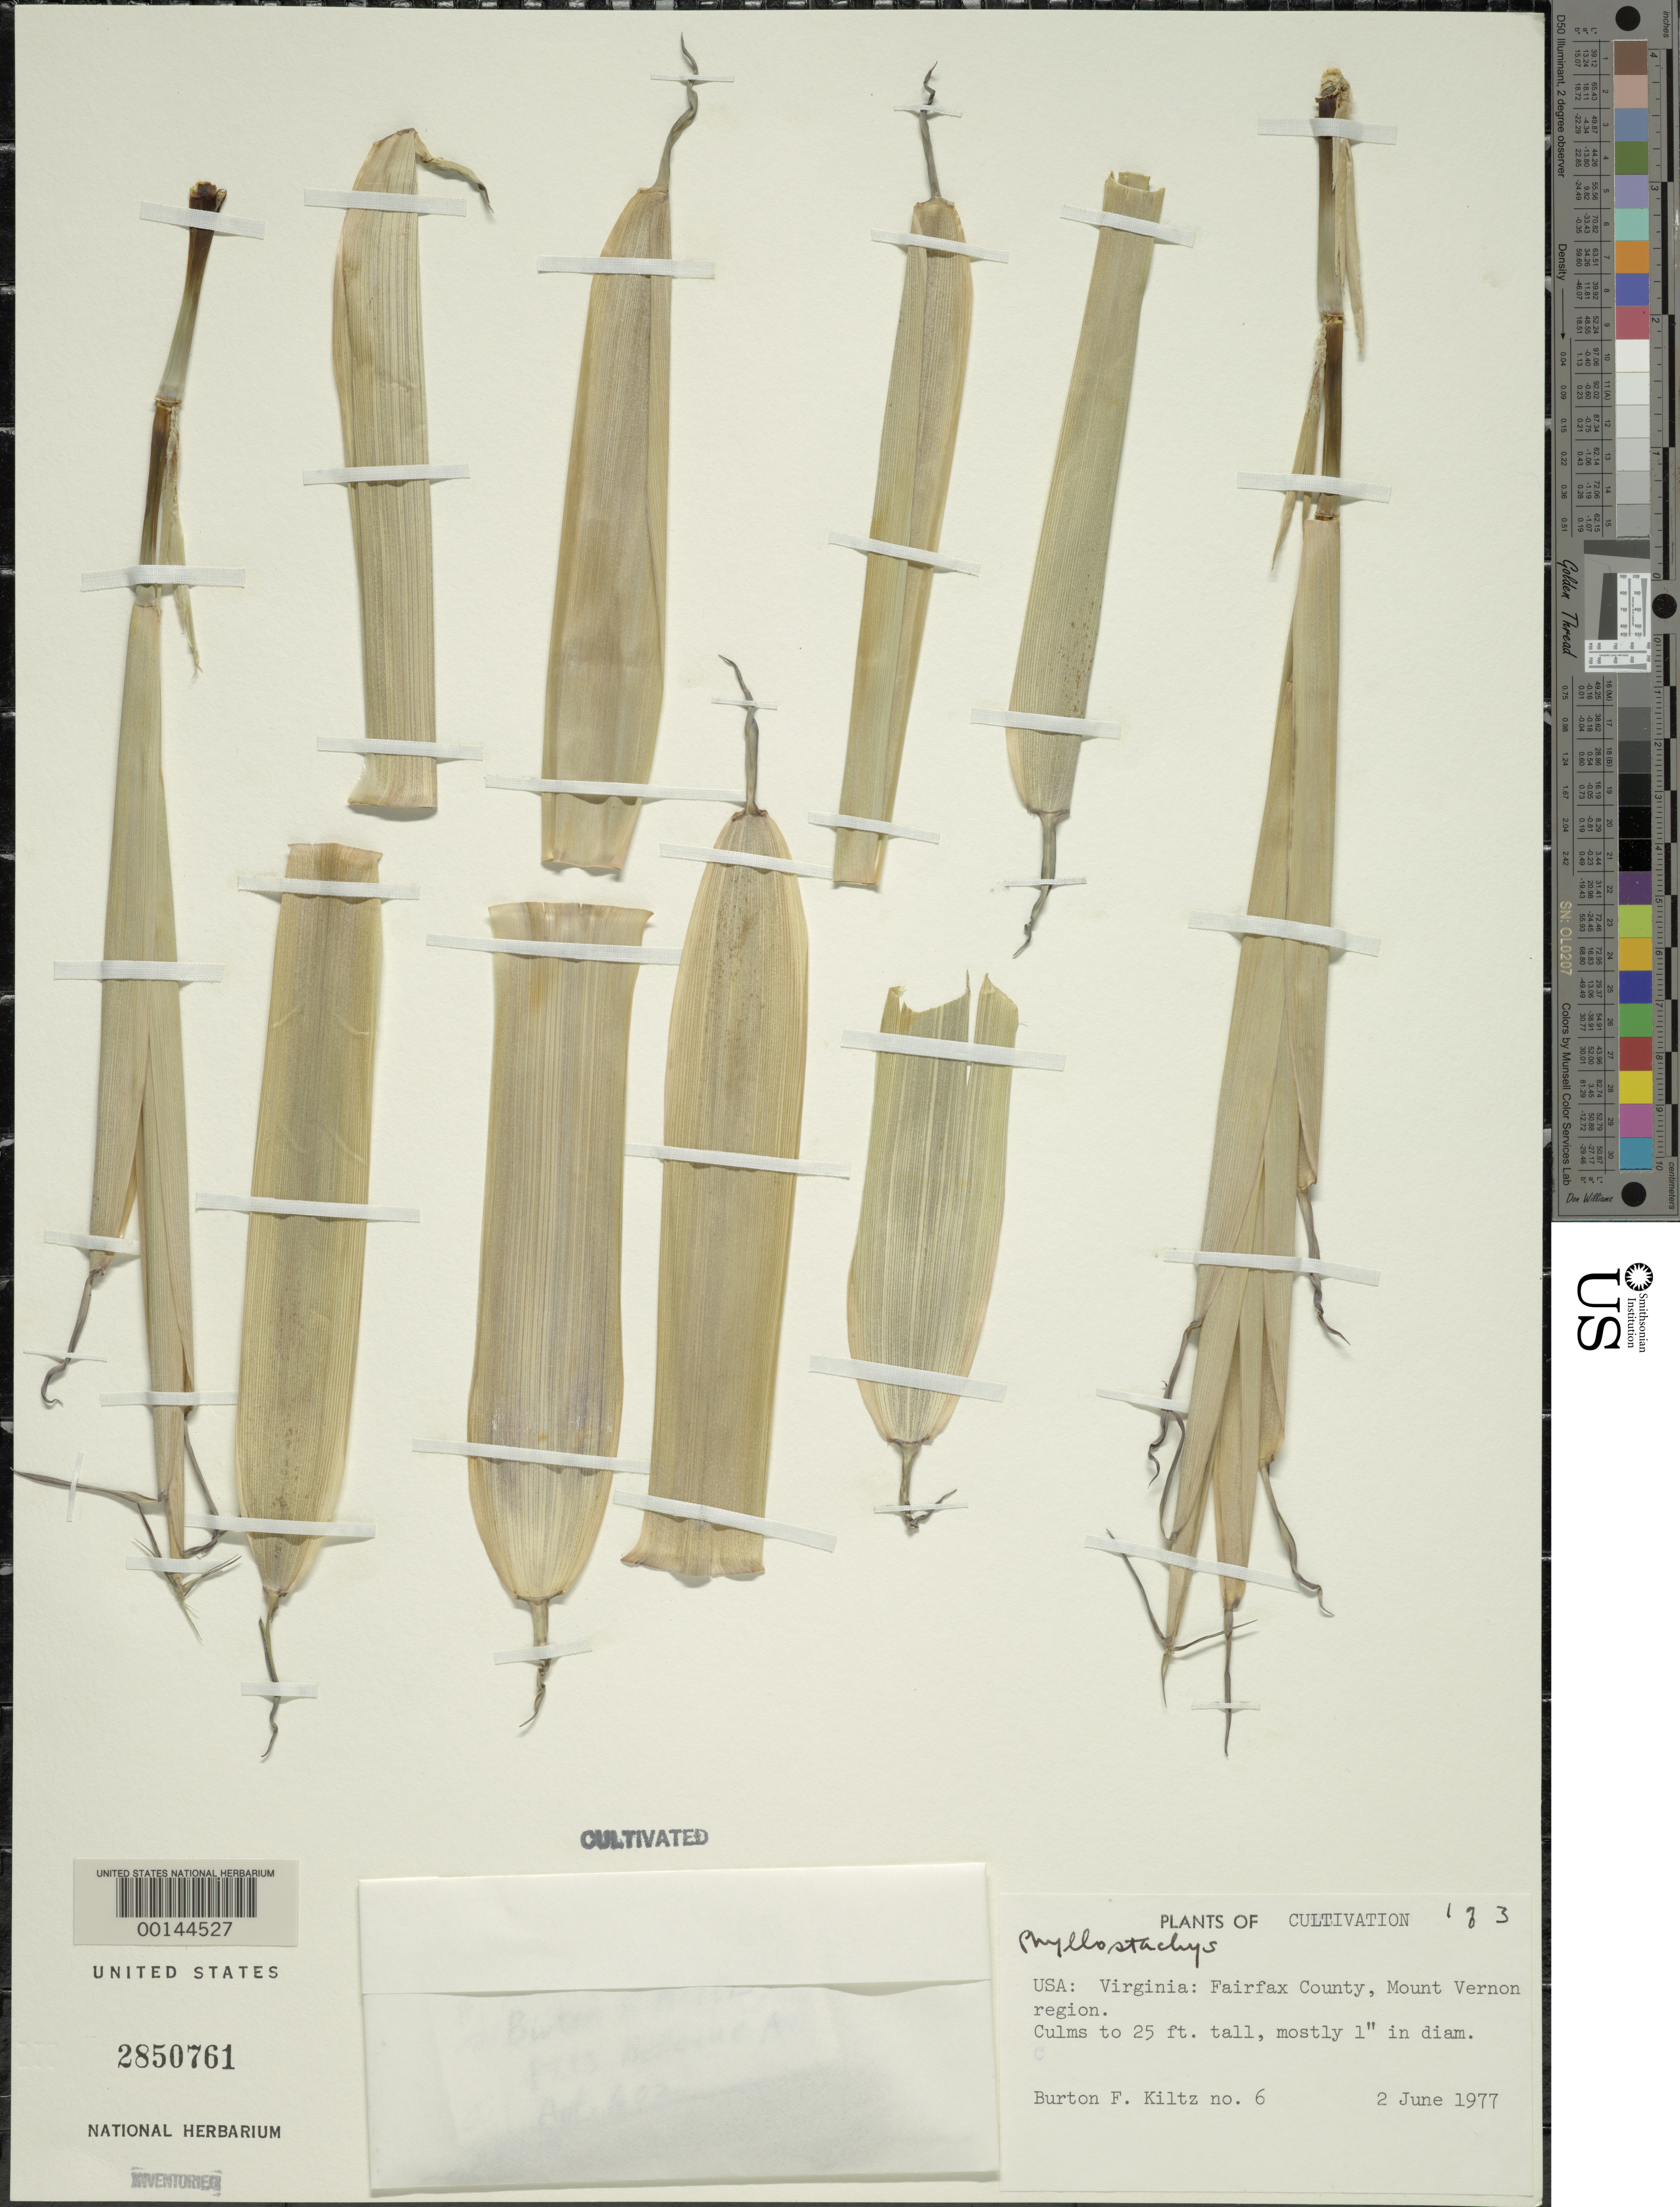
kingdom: Plantae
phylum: Tracheophyta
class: Liliopsida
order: Poales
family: Poaceae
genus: Phyllostachys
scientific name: Phyllostachys sp.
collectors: B. Kiltz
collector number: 6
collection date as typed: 02 Jun 1977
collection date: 1977-06-02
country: United States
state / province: Virginia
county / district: Fairfax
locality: Mount vernon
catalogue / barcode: US 2850761